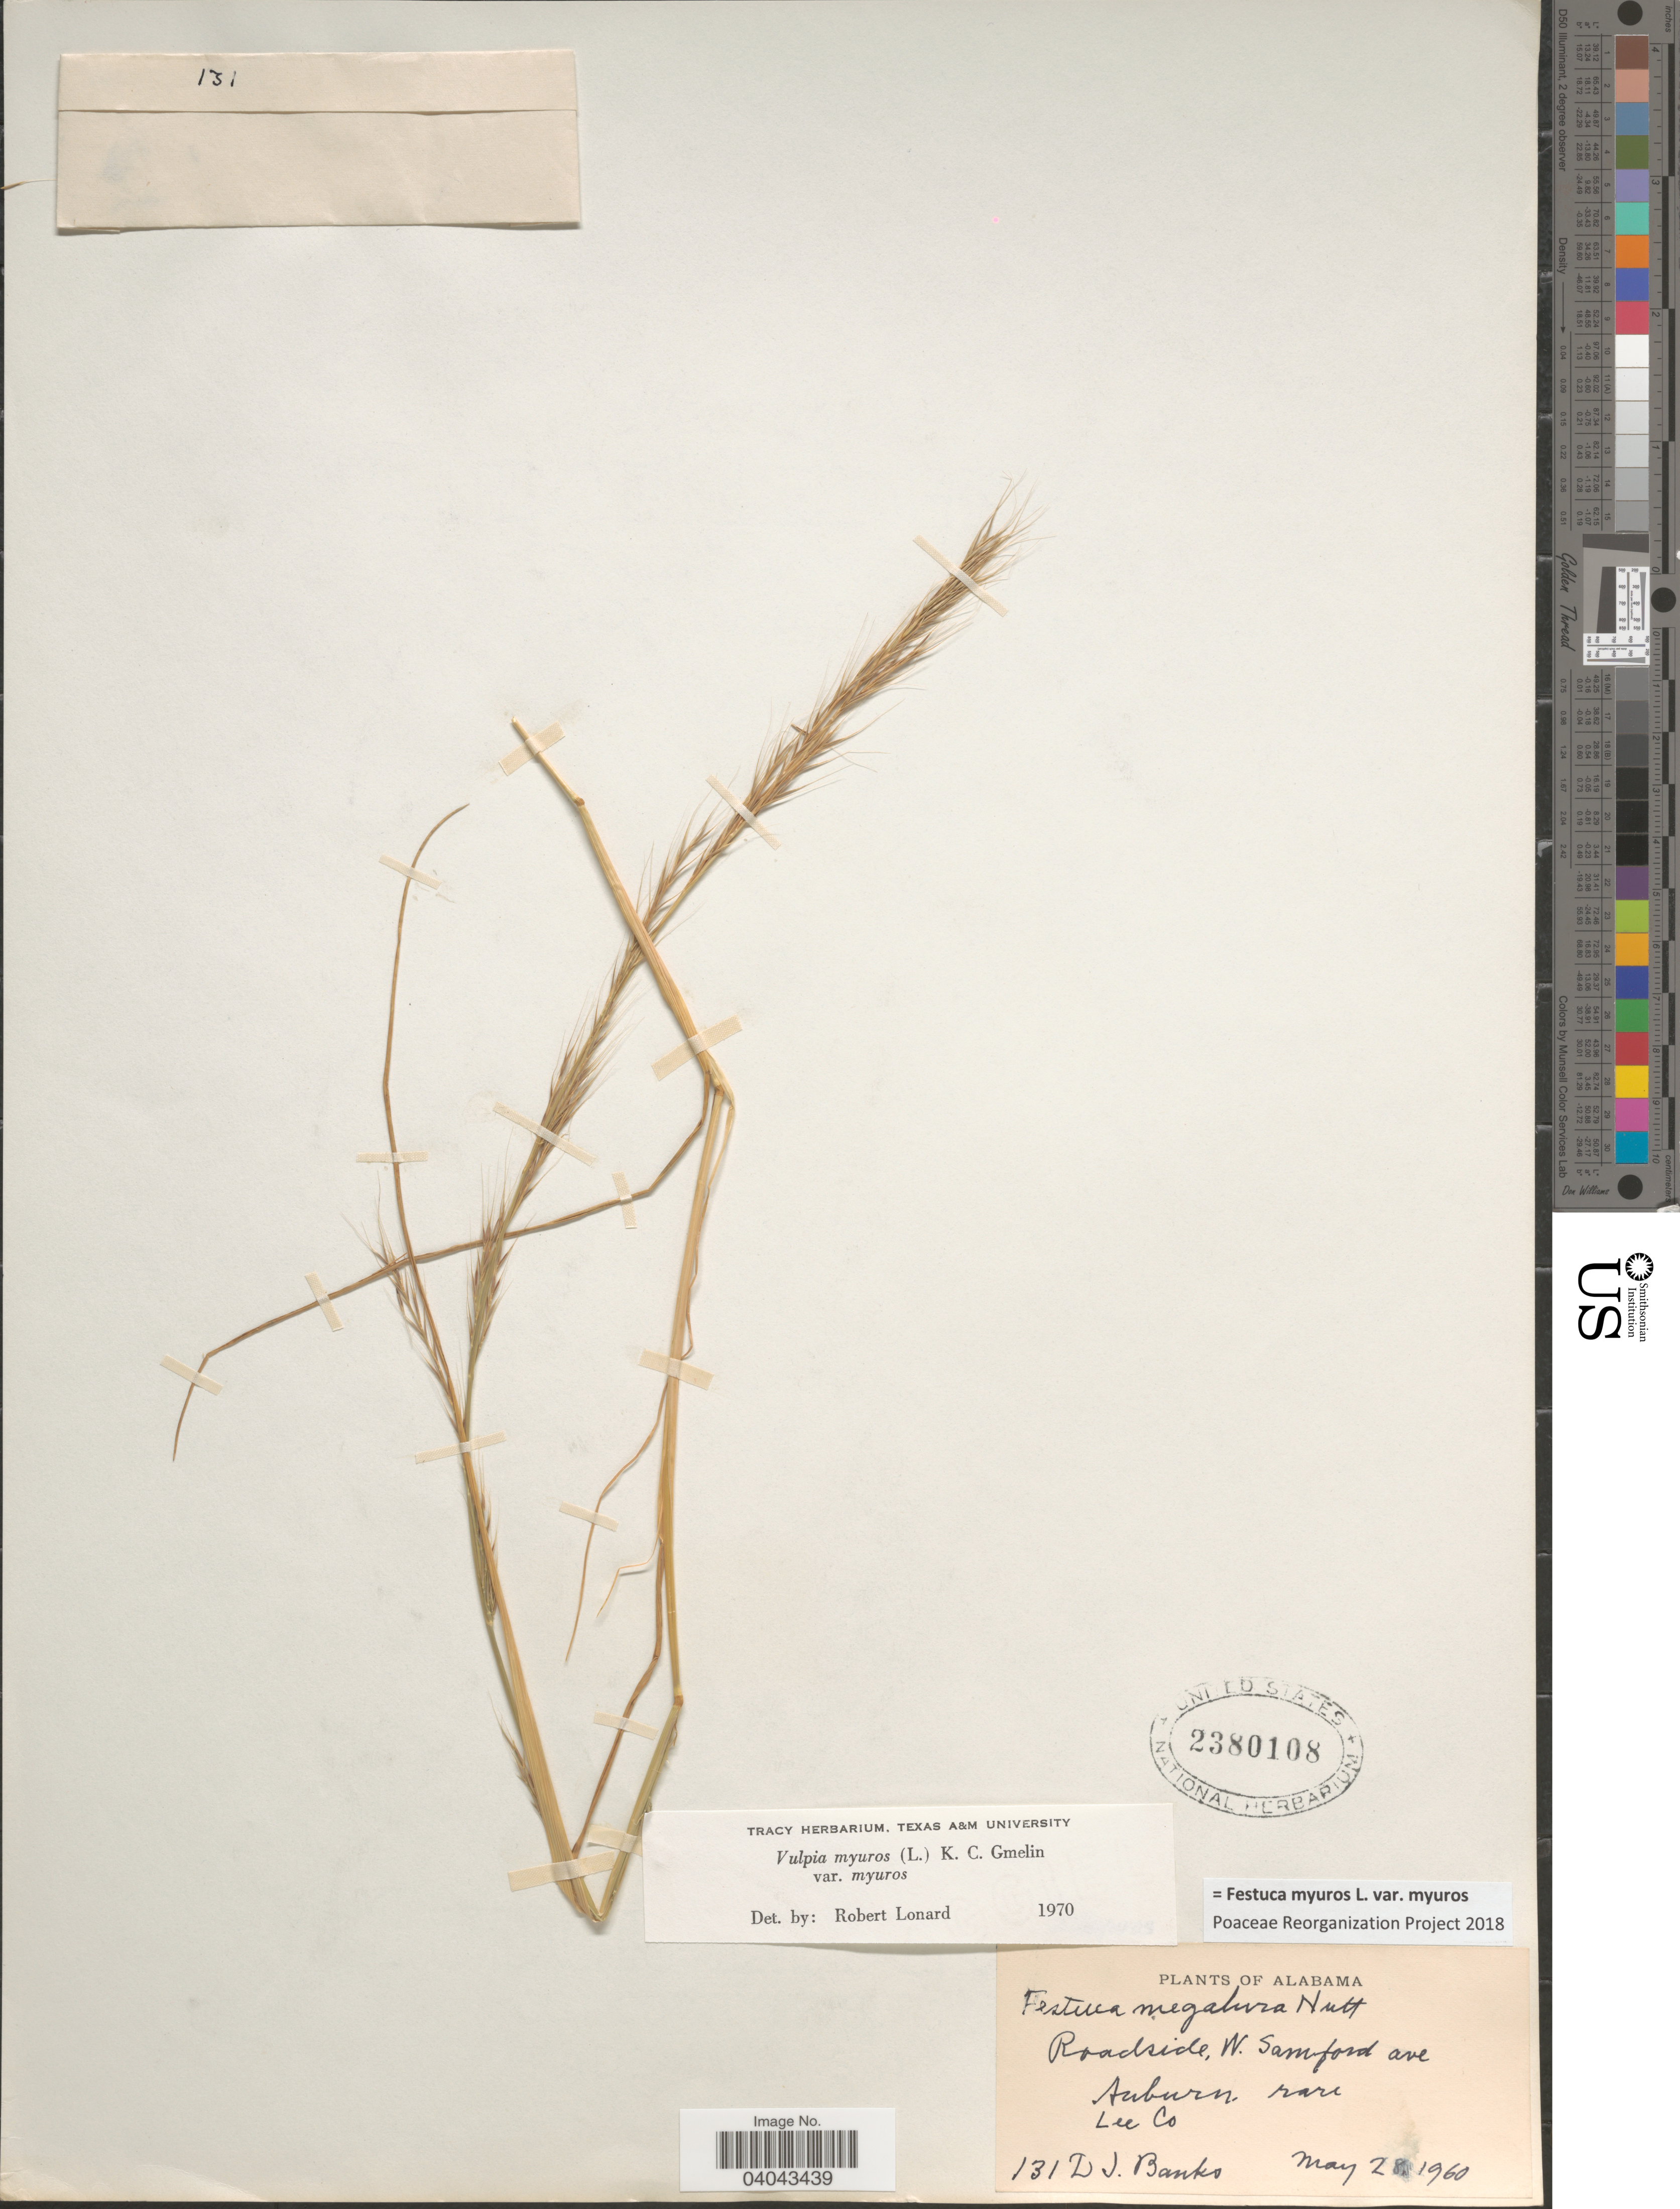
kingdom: Plantae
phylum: Tracheophyta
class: Liliopsida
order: Poales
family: Poaceae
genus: Festuca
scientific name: Festuca myuros var. myuros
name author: L.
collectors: D. J. Banks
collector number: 131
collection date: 1960-05-28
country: United States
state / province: Alabama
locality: Roadside, W. Samford ave. Auburn, rare. Lee Co.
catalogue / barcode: US 2380108